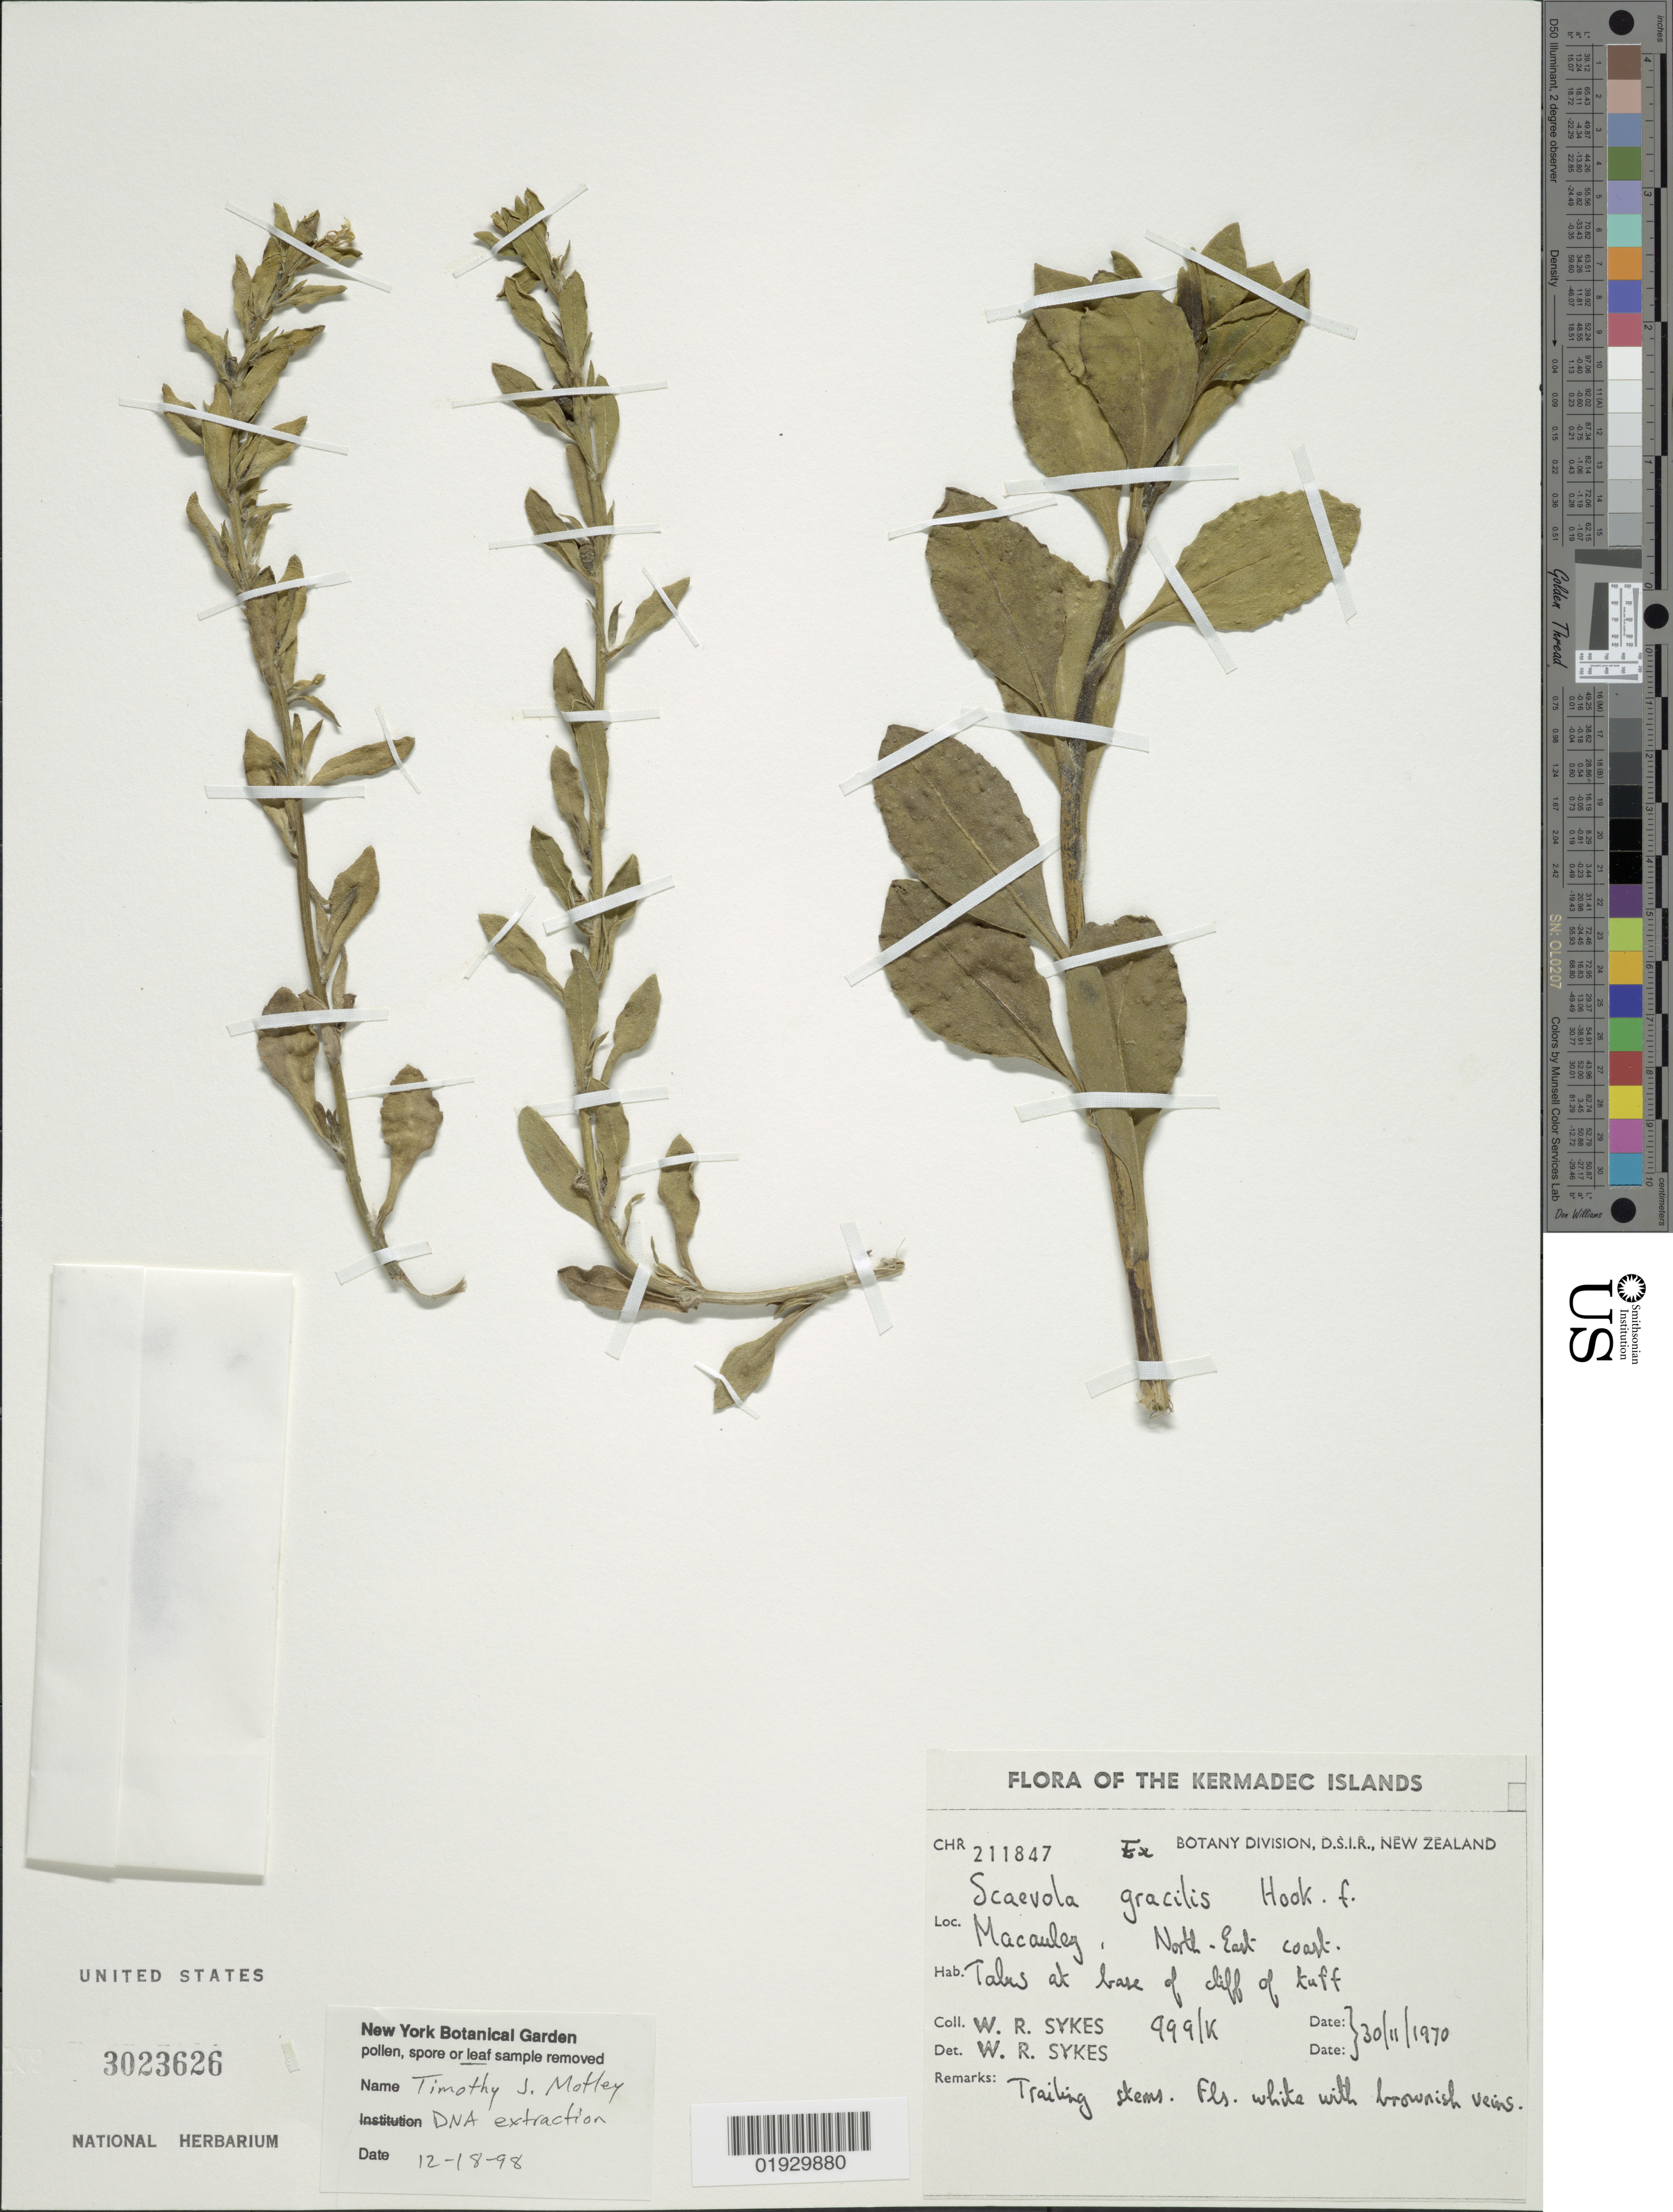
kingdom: Plantae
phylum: Tracheophyta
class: Magnoliopsida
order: Asterales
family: Goodeniaceae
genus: Scaevola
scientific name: Scaevola gracilis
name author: Hook. f.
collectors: W. R. Sykes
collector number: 999/K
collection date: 1970-11-30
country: New Zealand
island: Macauley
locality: Kermadec Islands. Macauley, North-East coast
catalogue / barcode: US 3023626